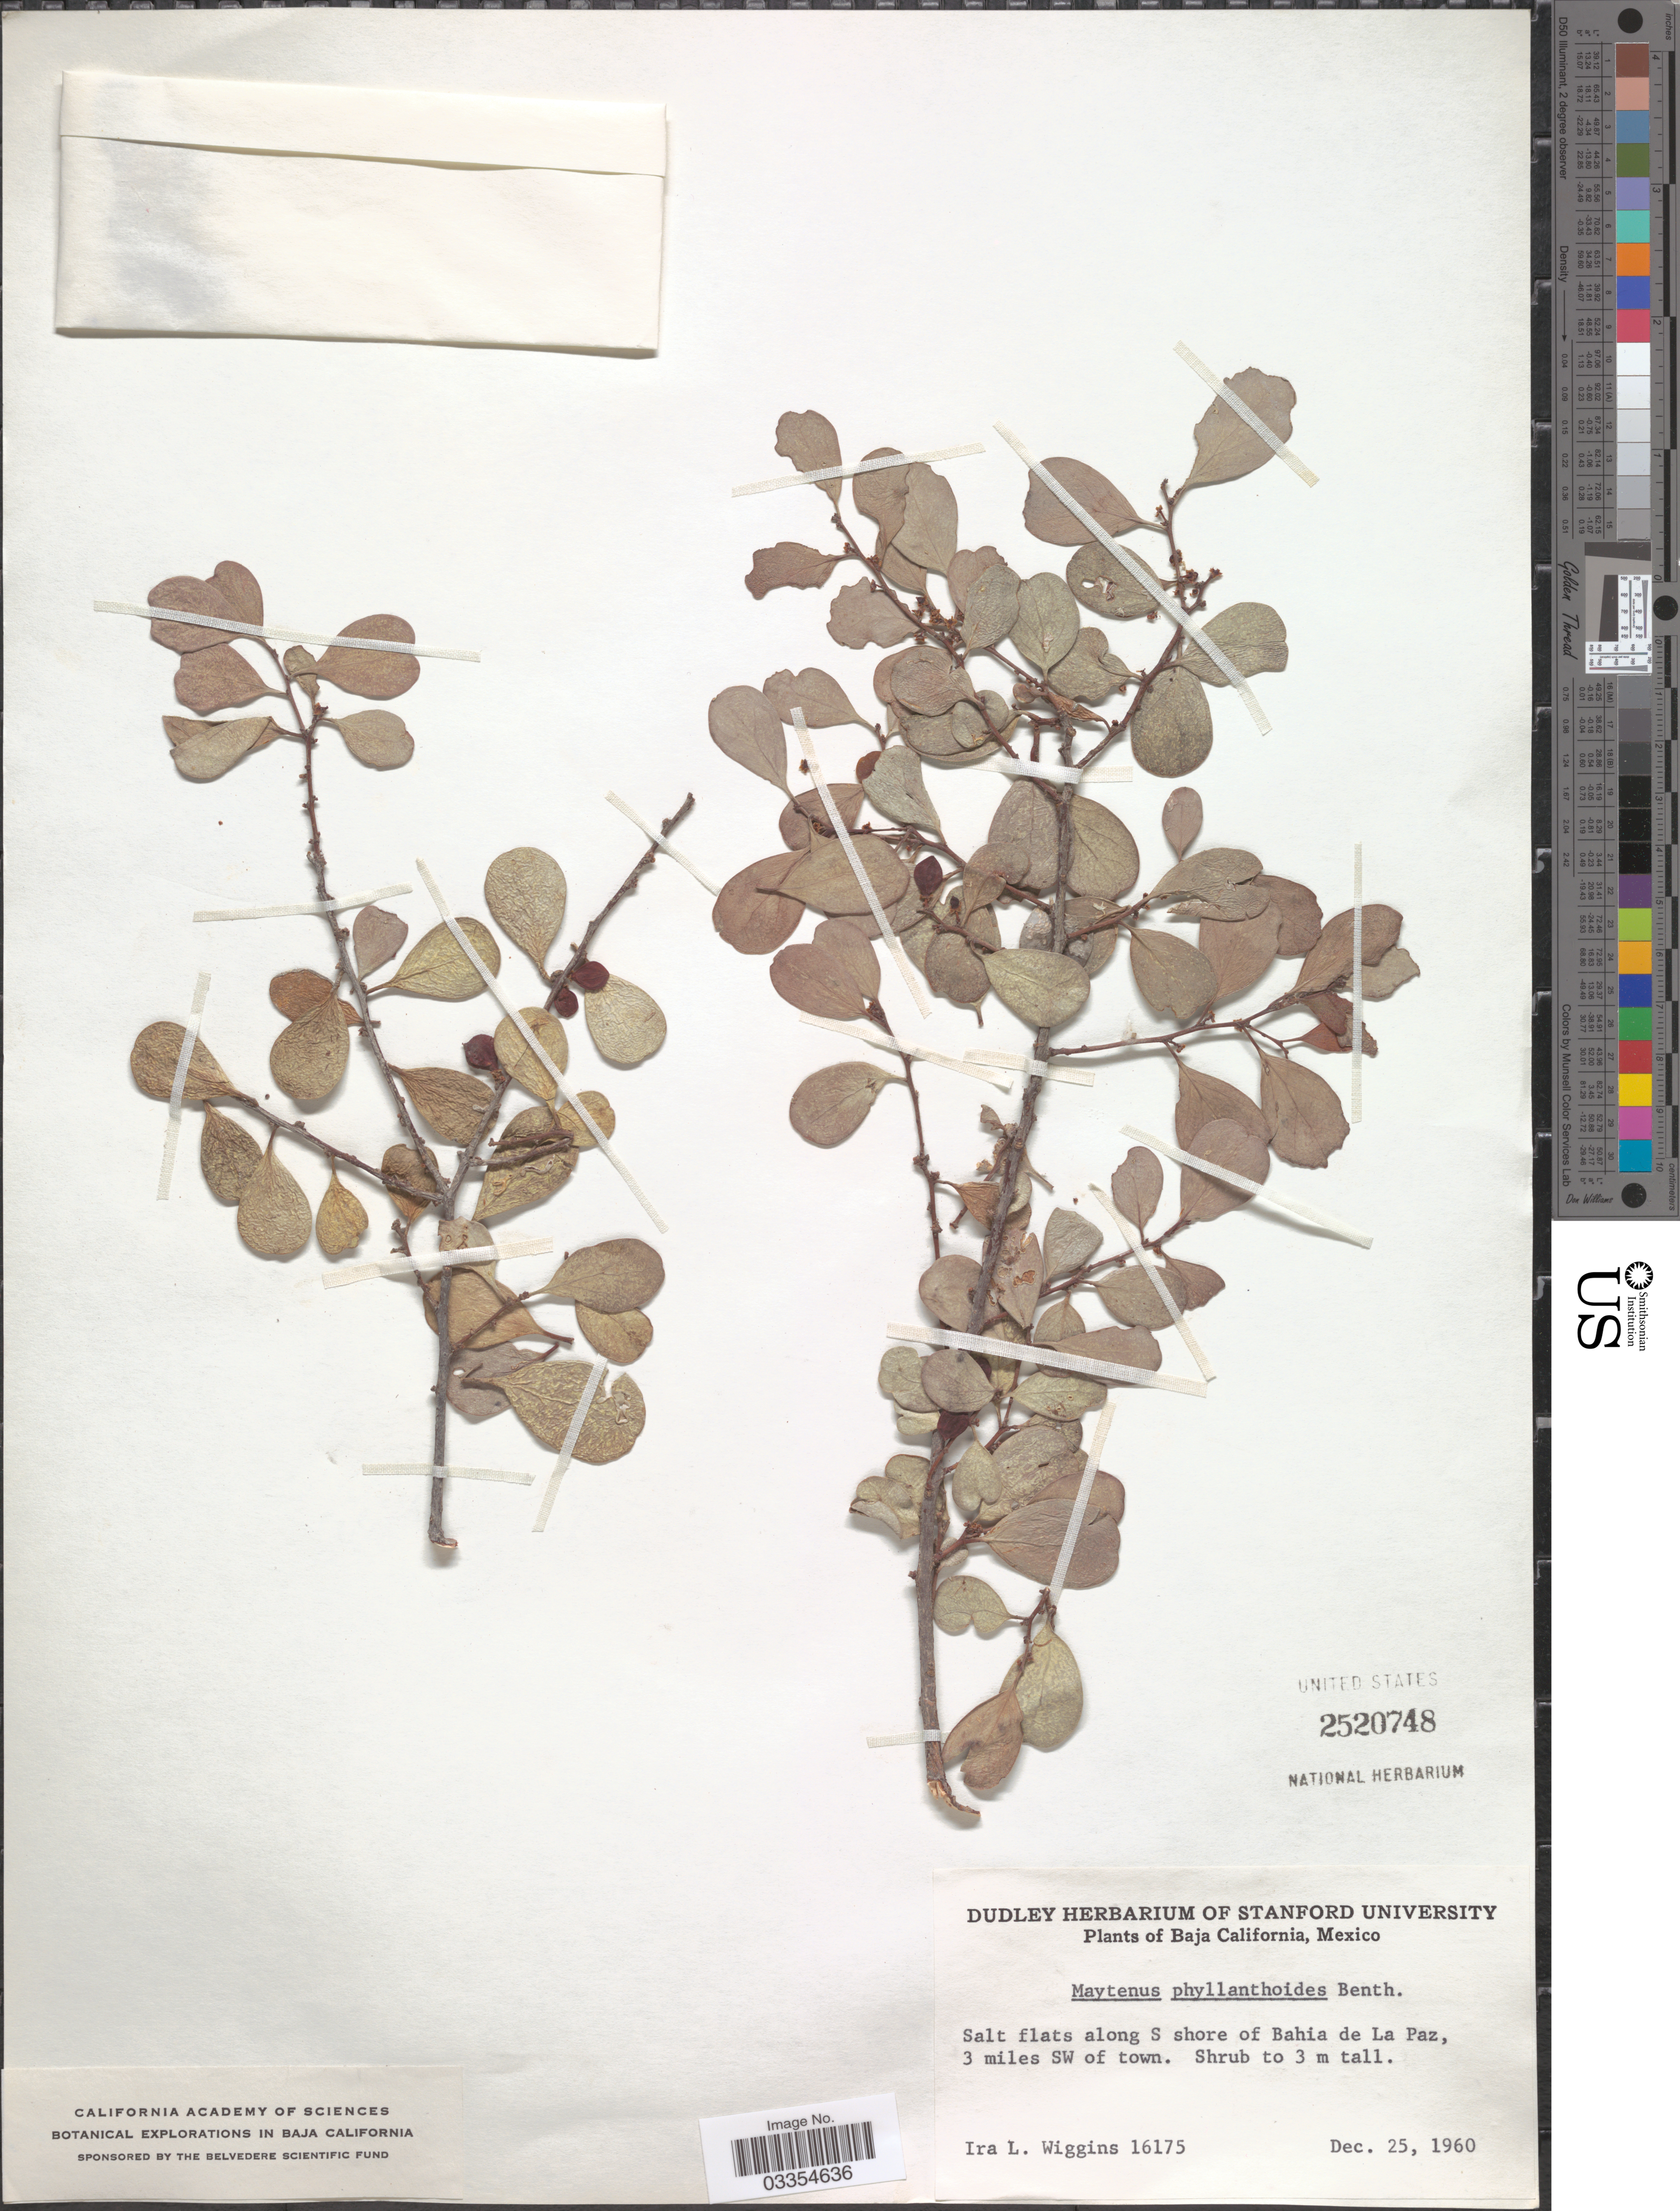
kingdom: Plantae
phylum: Tracheophyta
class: Magnoliopsida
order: Celastrales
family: Celastraceae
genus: Tricerma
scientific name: Tricerma phyllanthoides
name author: (Benth.) Lundell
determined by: Strong, Mark T., (BOT), Smithsonian Institution - National Museum of Natural History (UNITED STATES)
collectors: I. L. Wiggins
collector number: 16175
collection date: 1960-12-25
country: Mexico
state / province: Baja California Sur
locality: Salt flats along S shore of Bahia de La Paz, 3 miles SW of town.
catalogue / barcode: US 2520748